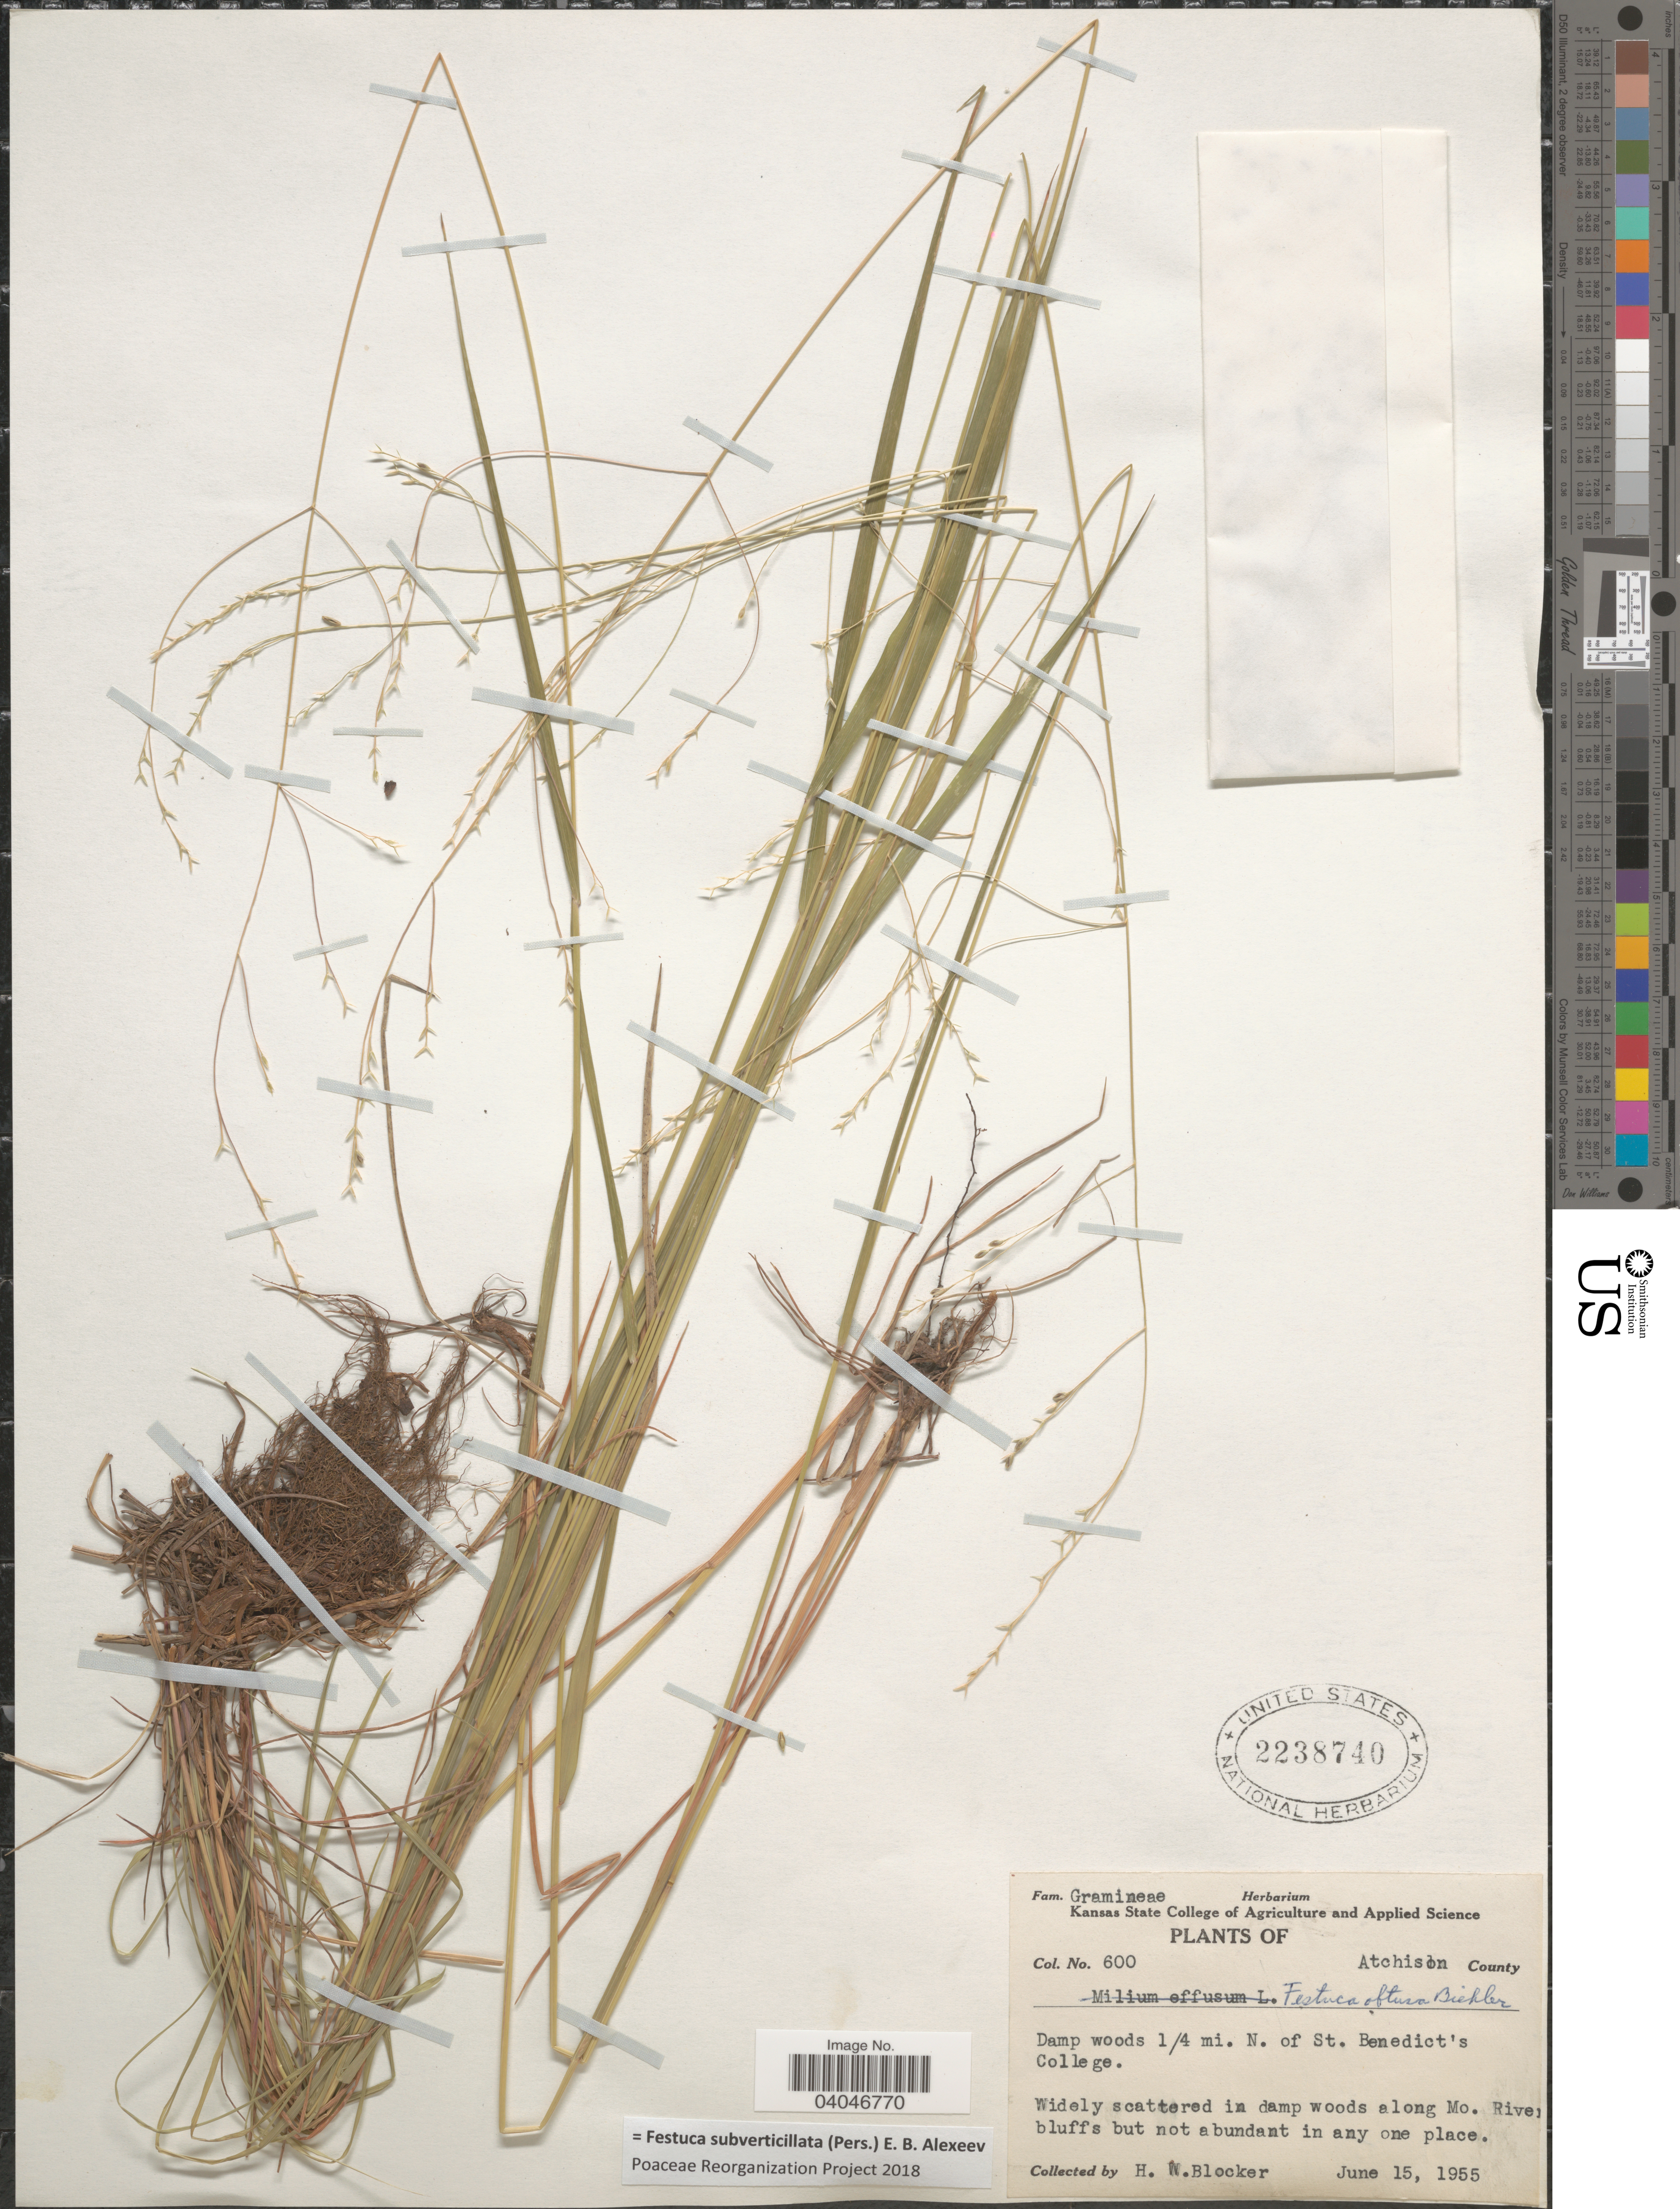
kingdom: Plantae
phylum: Tracheophyta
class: Liliopsida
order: Poales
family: Poaceae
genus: Festuca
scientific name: Festuca subverticillata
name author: (Pers.) E.B. Alexeev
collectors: H. Blocker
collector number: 600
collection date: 1955-06-15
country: United States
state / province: Kansas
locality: Atchison County. Damp woods 1/4 mi. N. of St. Benedict's College. Widely scattered in damp woods along Mo. River bluffs but not abundant in any one place.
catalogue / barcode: US 2238740